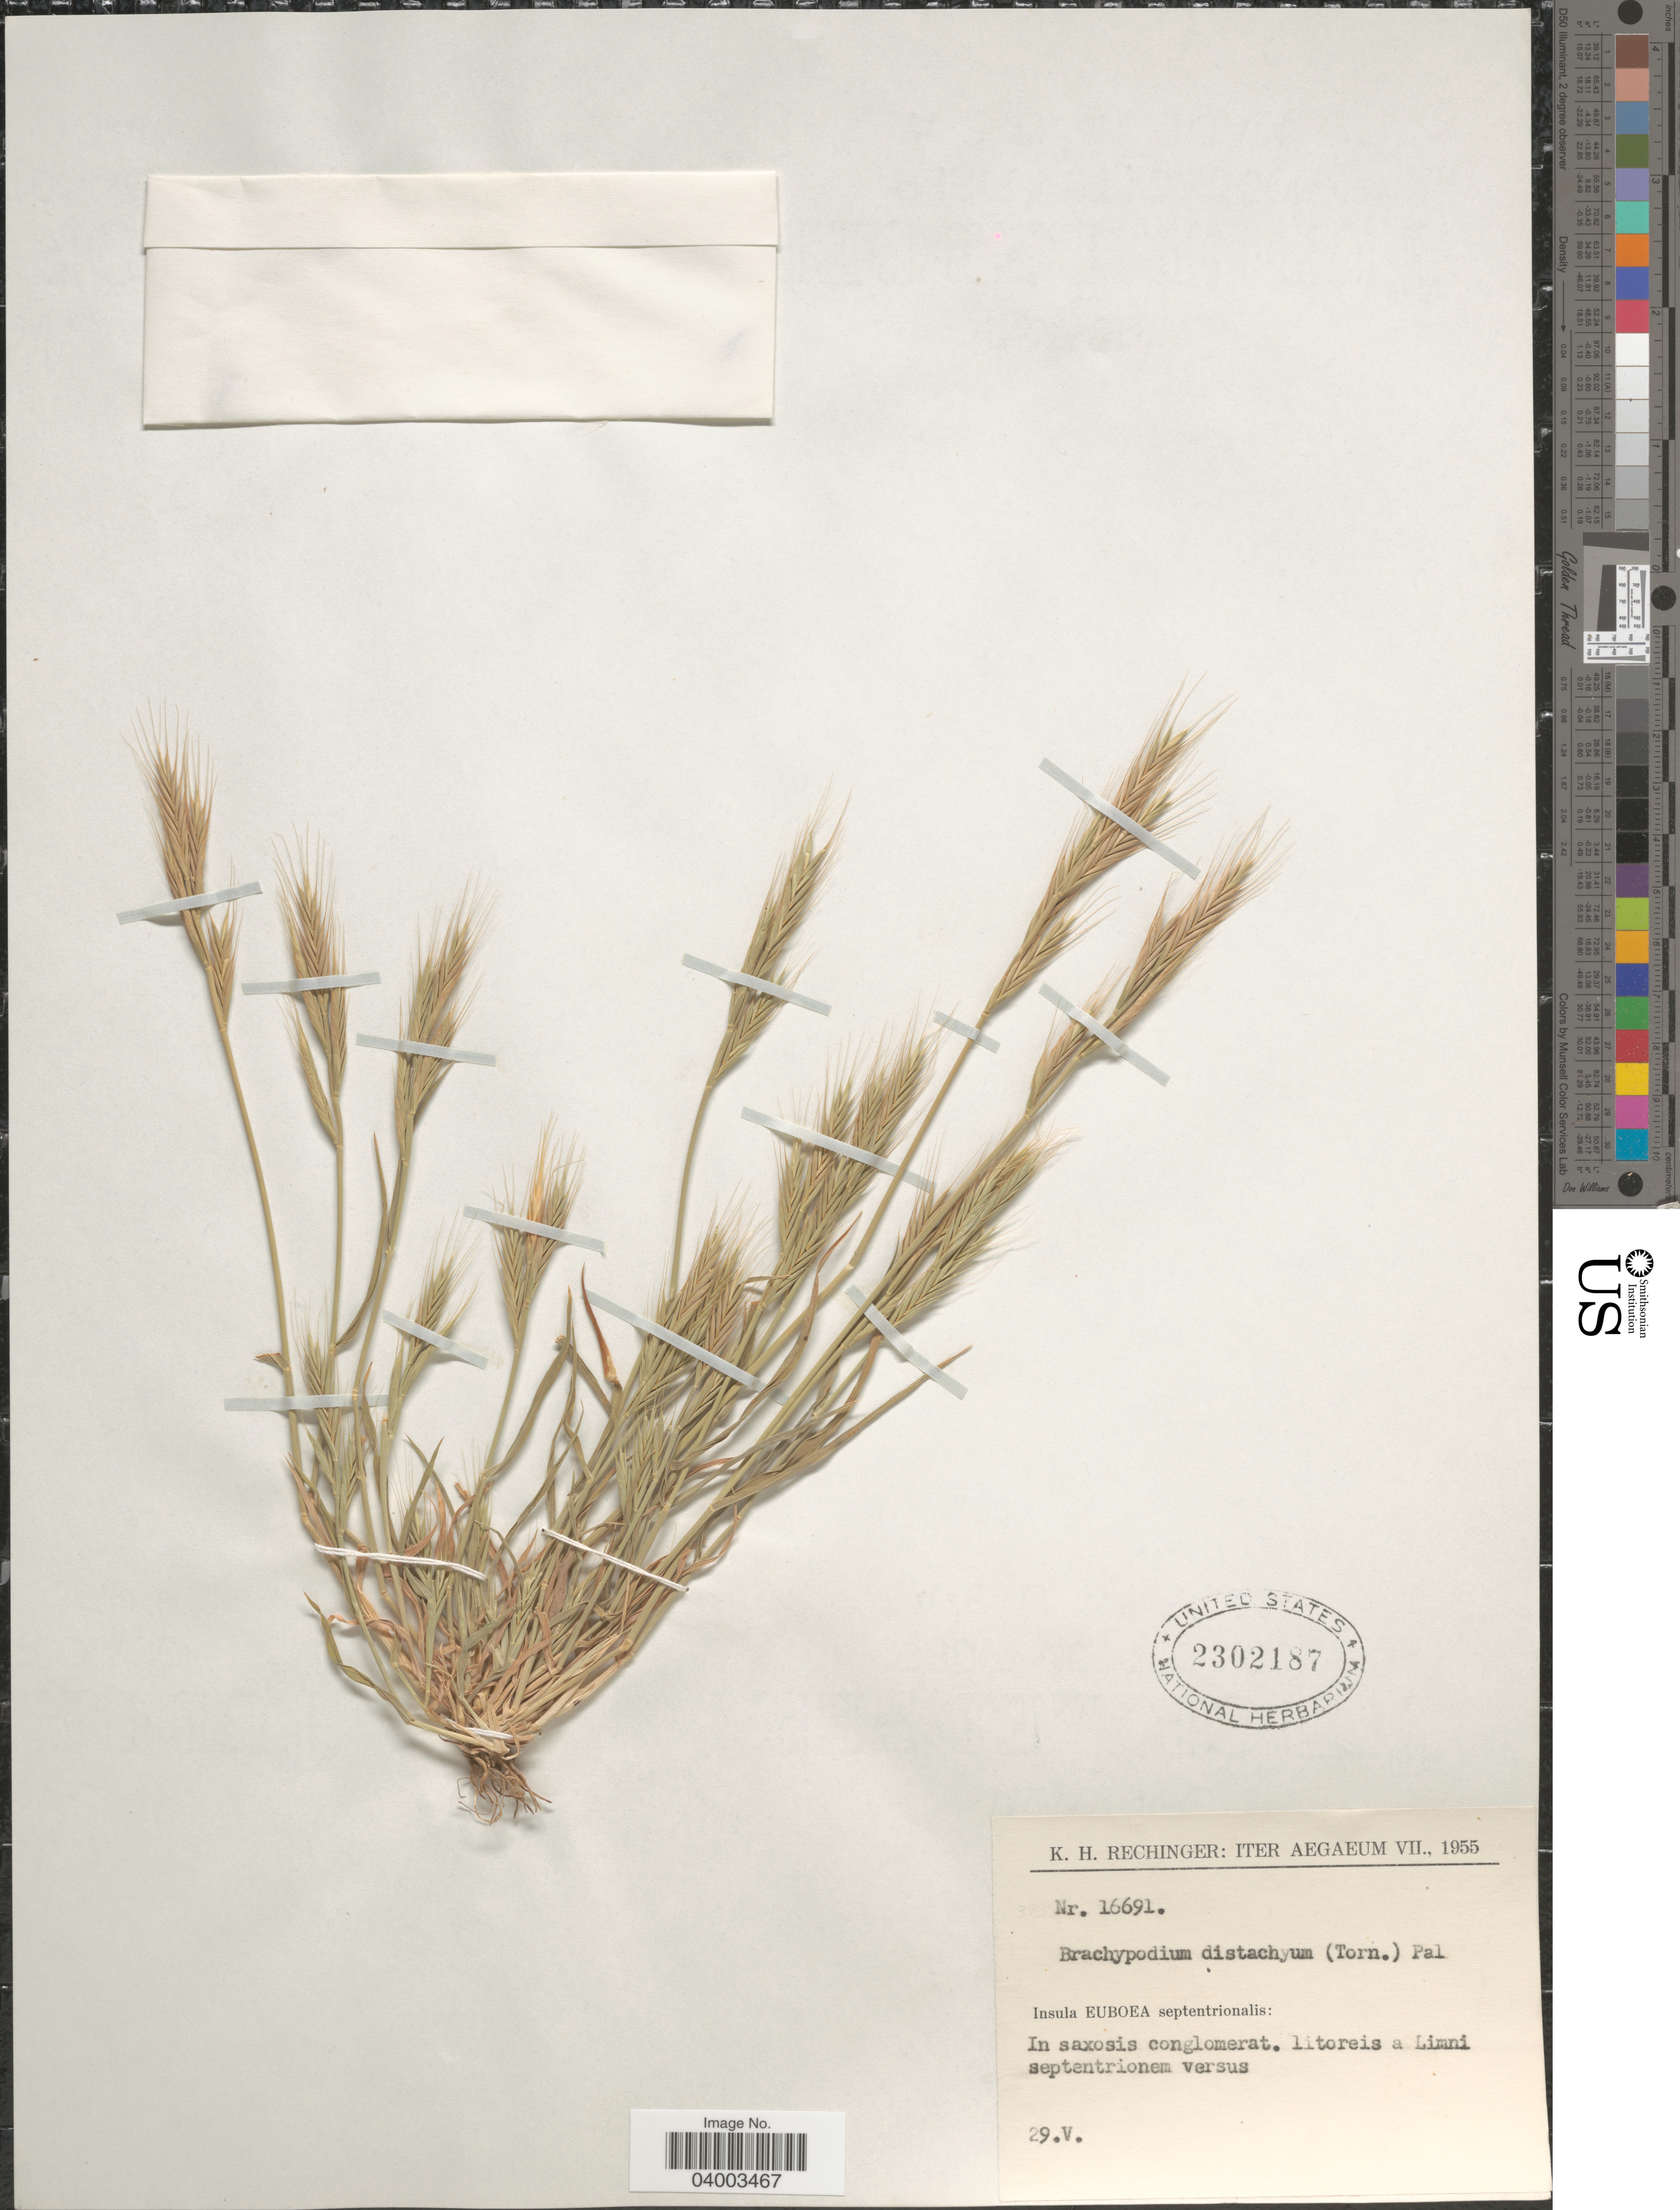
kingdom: Plantae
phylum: Tracheophyta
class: Liliopsida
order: Poales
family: Poaceae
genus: Brachypodium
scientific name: Brachypodium distachyon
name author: (L.) P. Beauv.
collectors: K. H. Rechinger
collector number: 16691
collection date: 1955-05-29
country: Greece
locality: Iter Aegaeum. Insula Euboea septentrionalis: In saxosis conglomerat. litoreis a Limni septentrionem versus.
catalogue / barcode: US 2302187